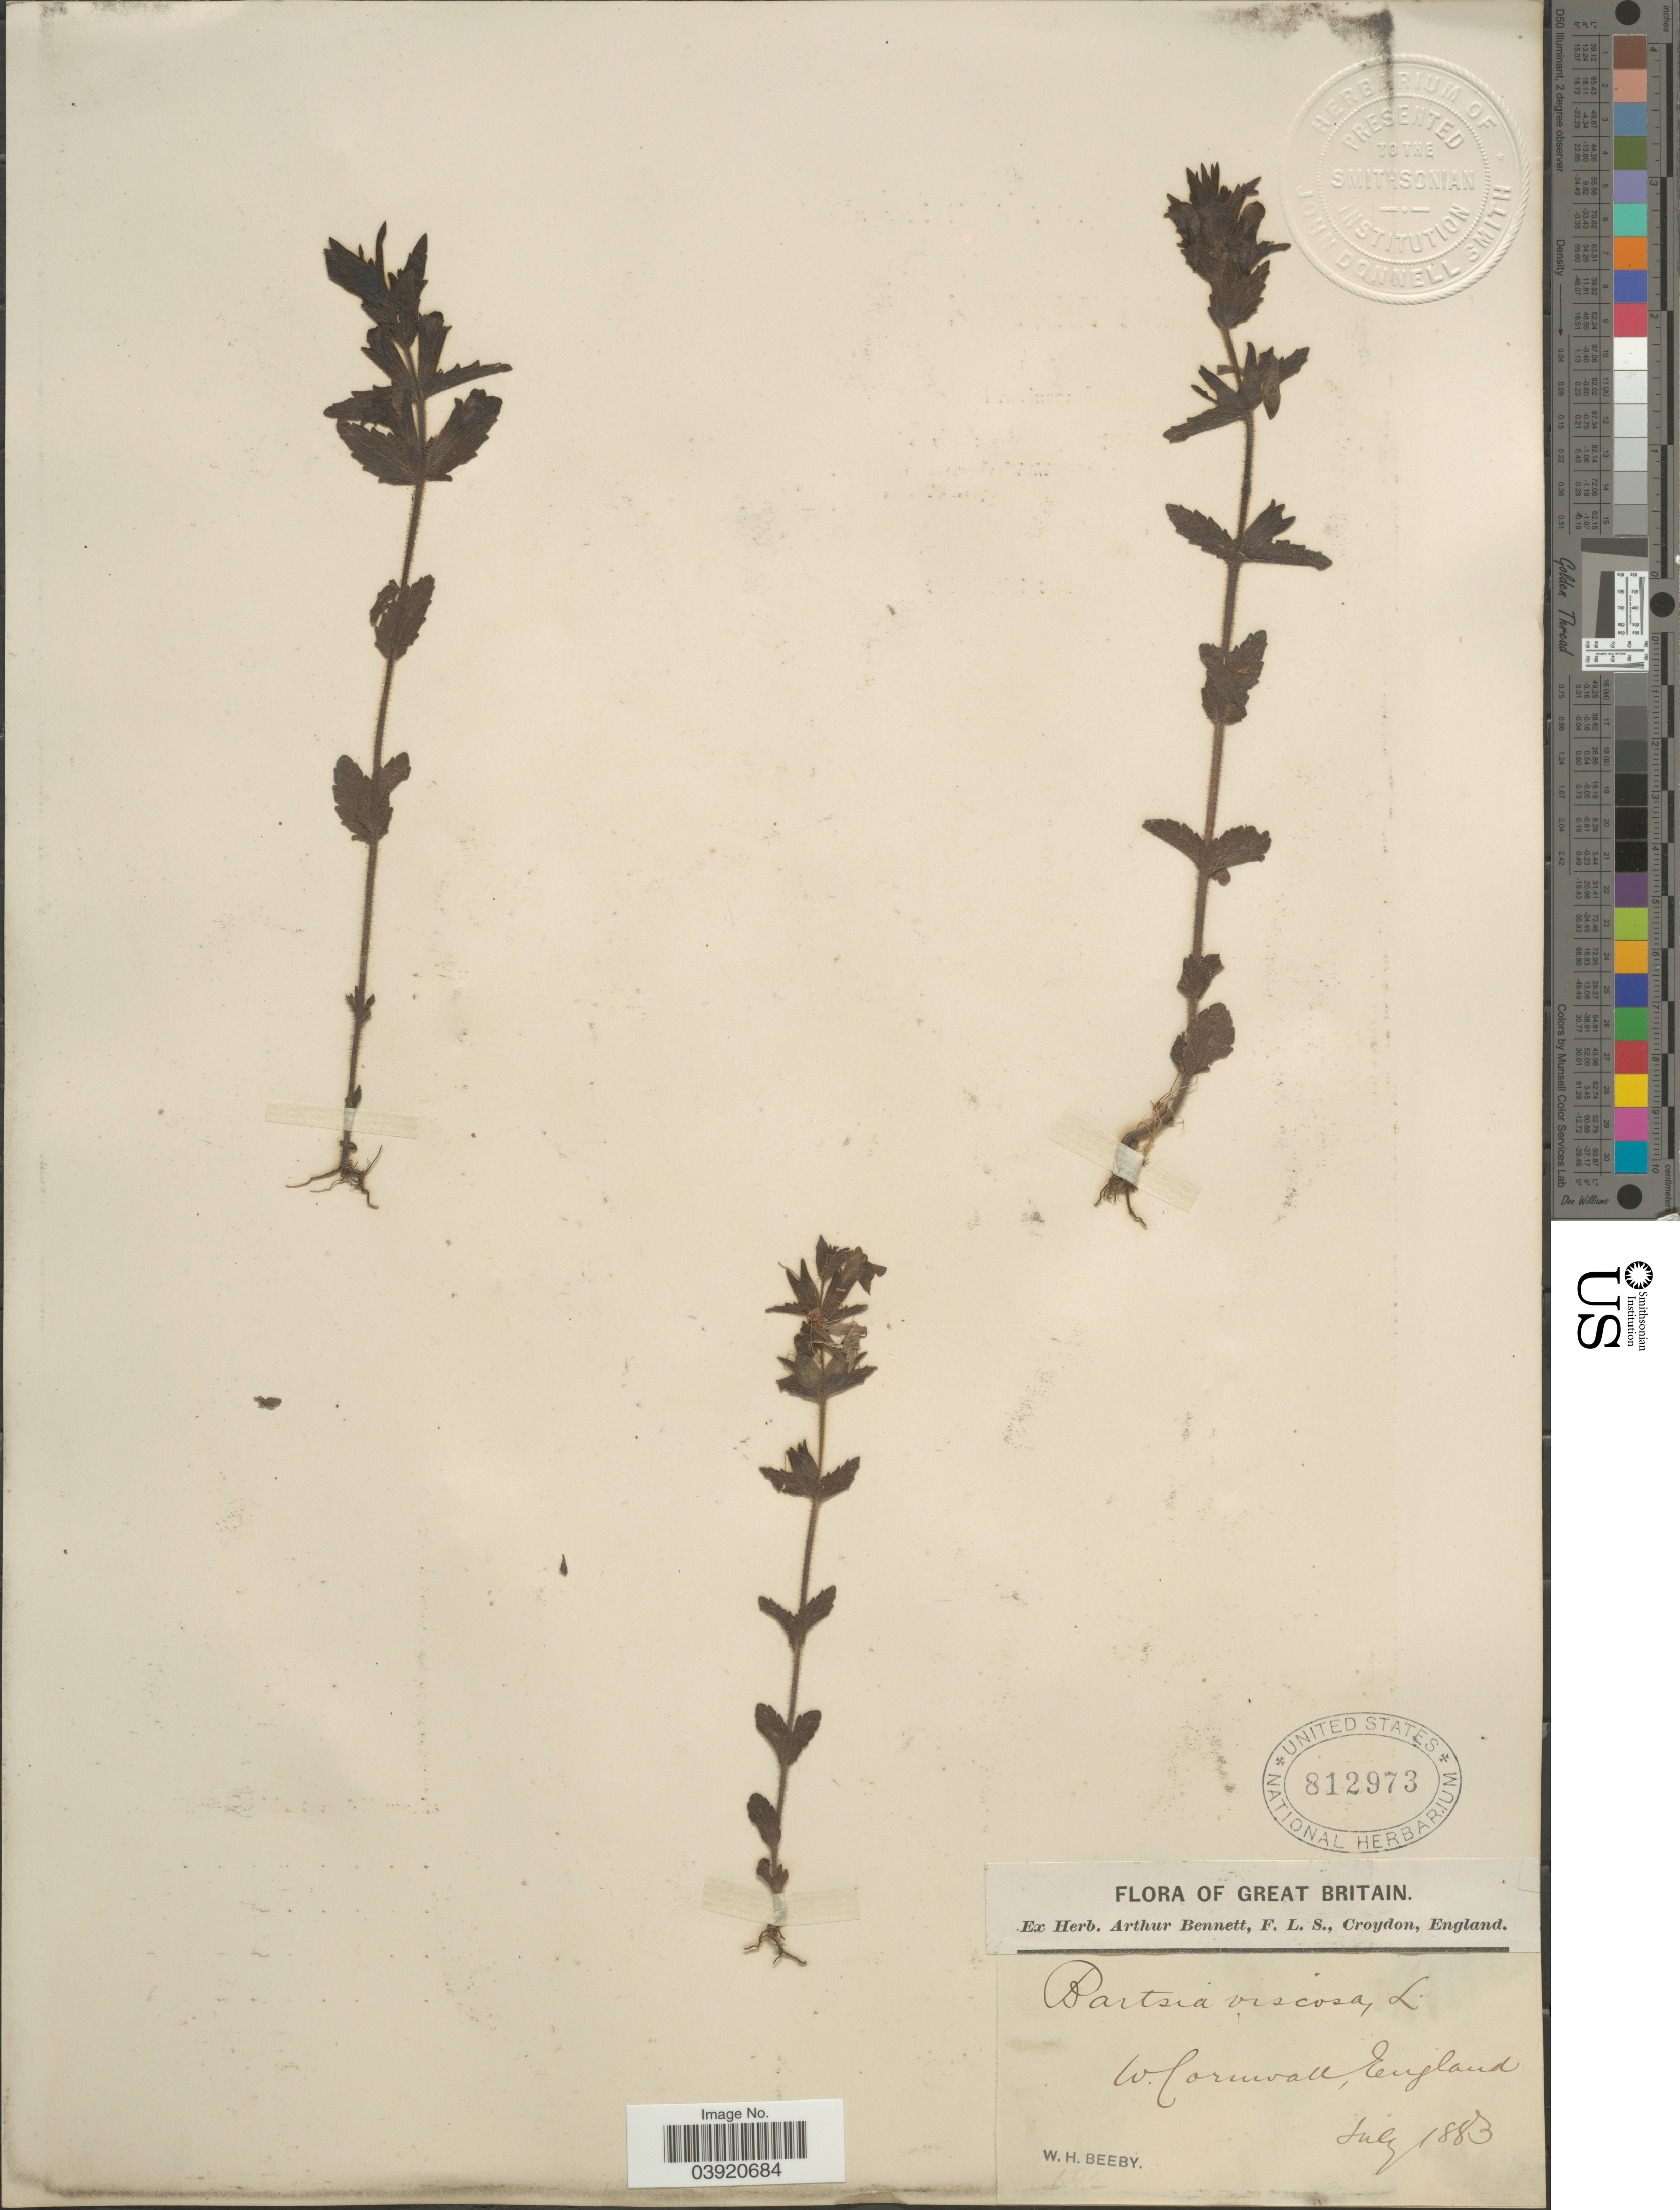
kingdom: Plantae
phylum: Tracheophyta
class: Magnoliopsida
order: Lamiales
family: Orobanchaceae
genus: Bellardia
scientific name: Bellardia viscosa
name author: (L.) Fisch. & C.A. Mey.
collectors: W. Beeby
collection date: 1883-07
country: United Kingdom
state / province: England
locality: Great Britain. W. Cormvall.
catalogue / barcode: US 812973